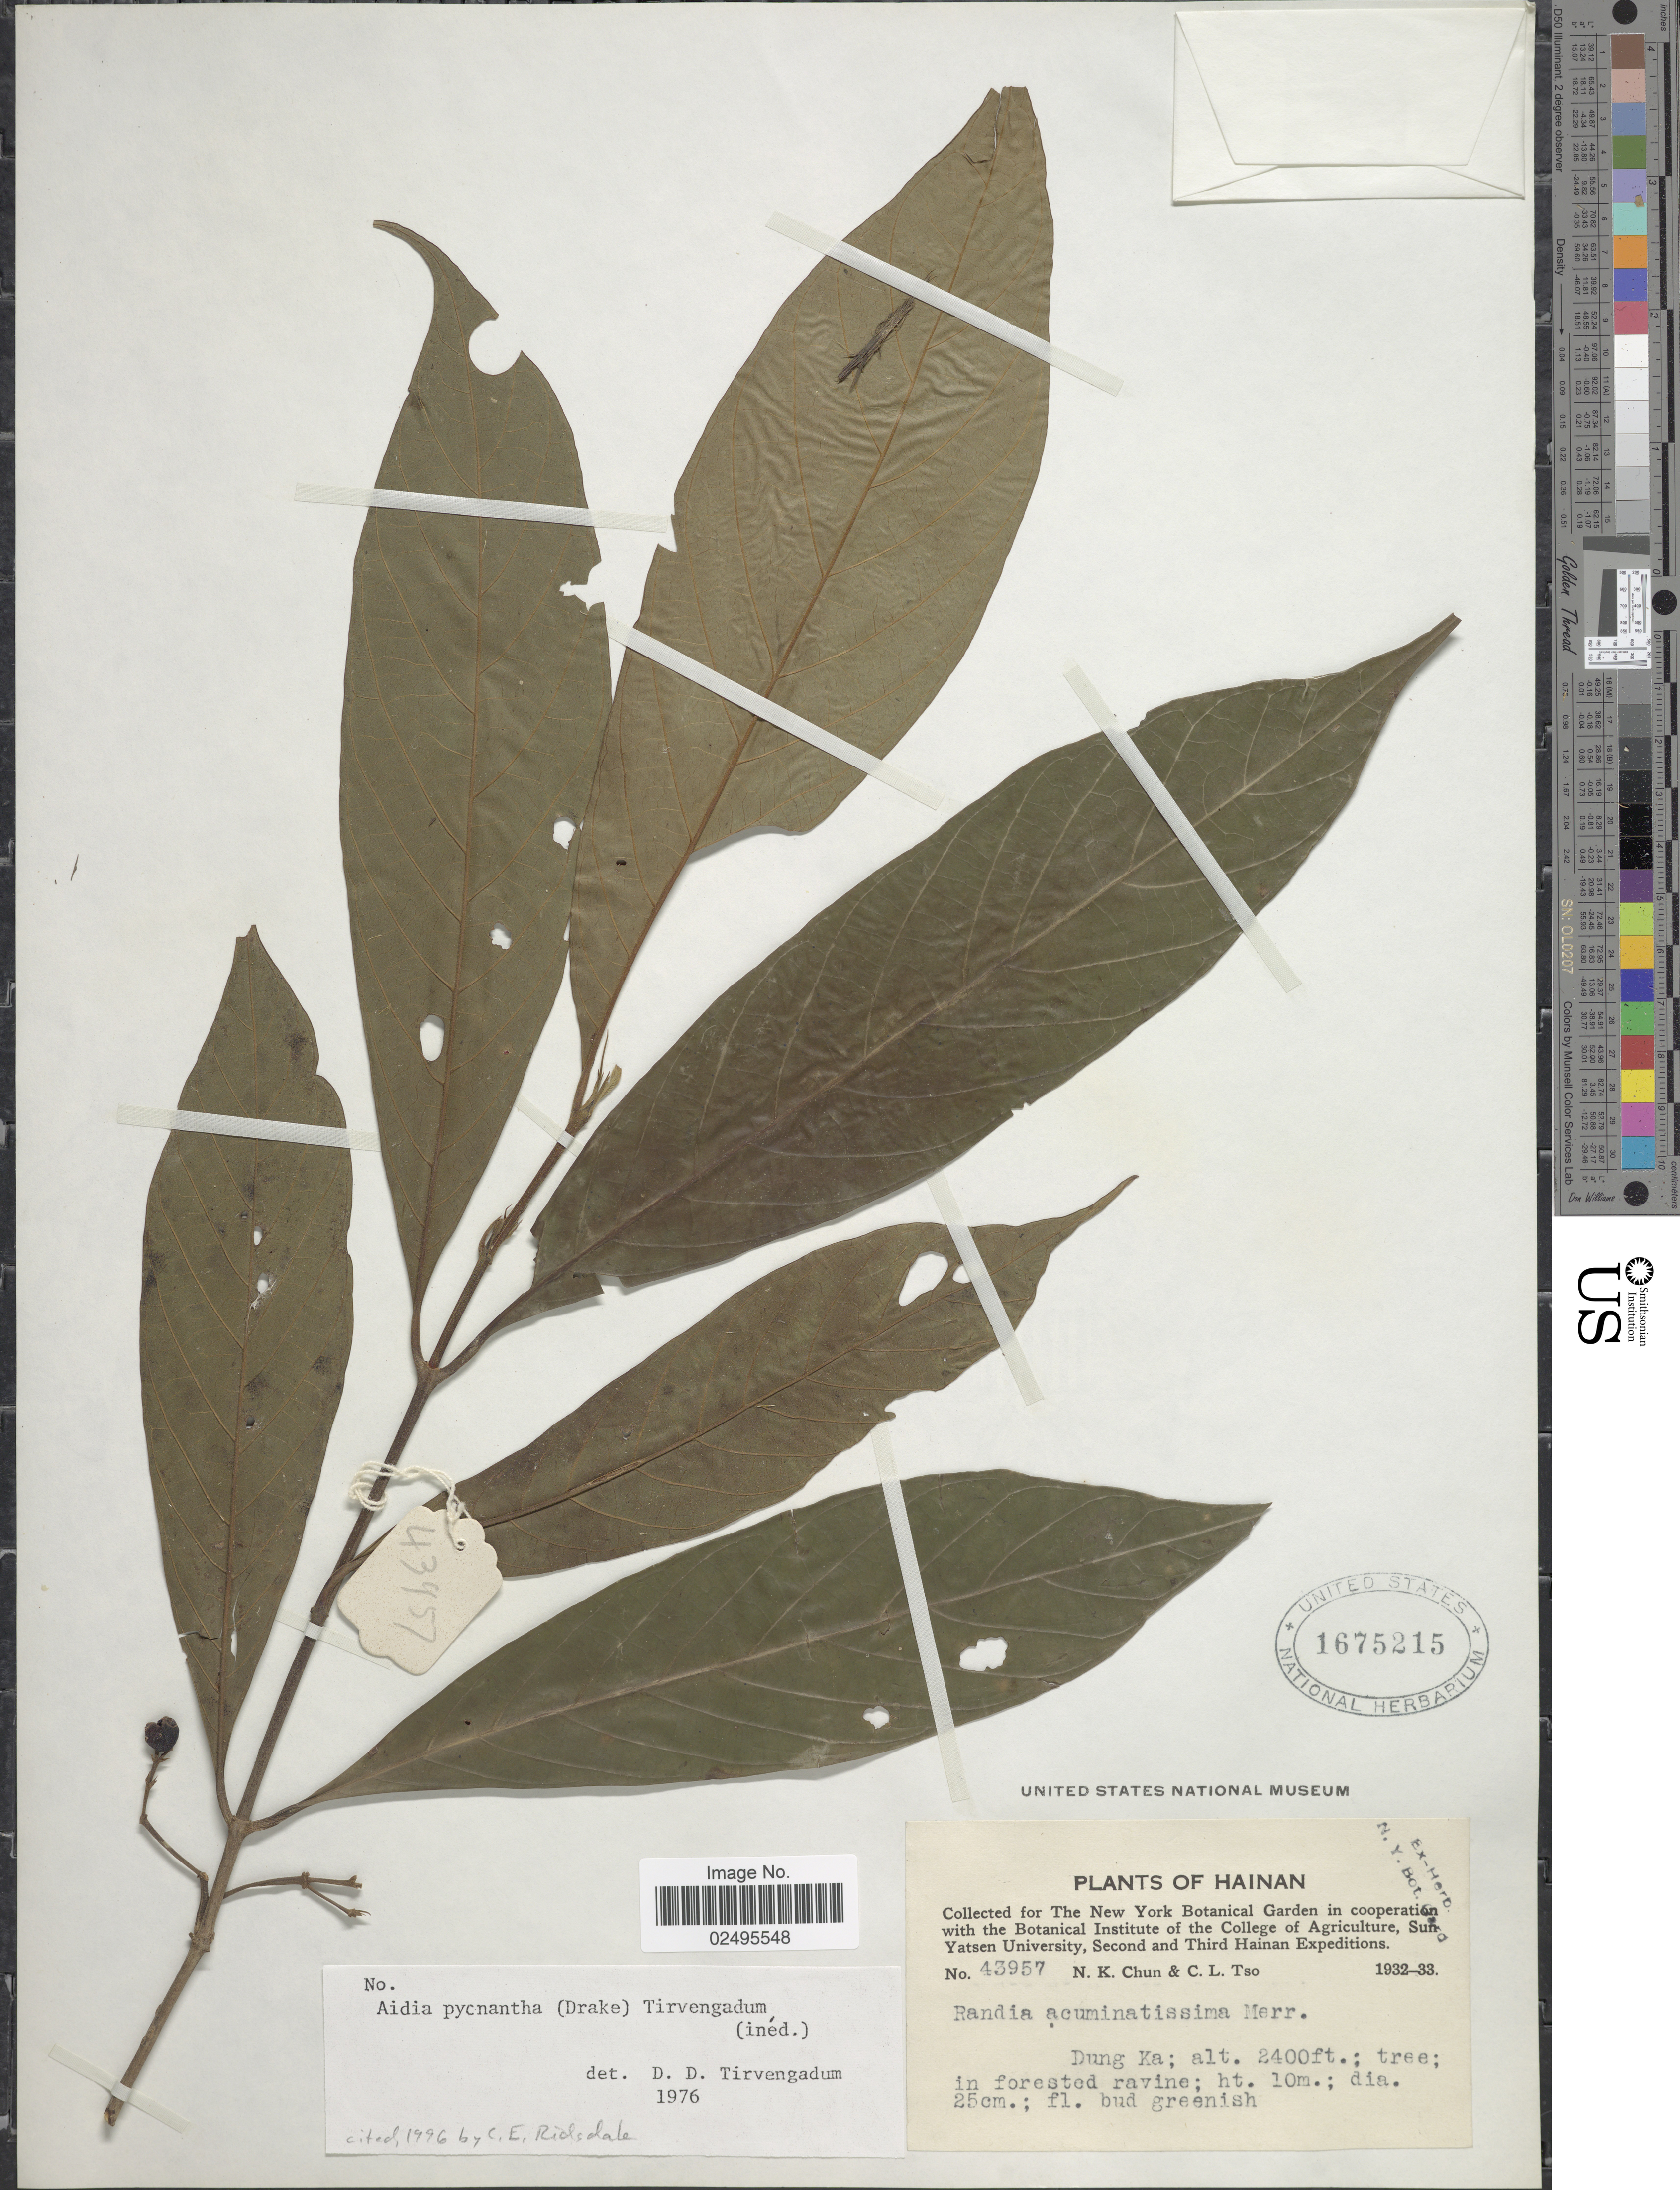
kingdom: Plantae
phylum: Tracheophyta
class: Magnoliopsida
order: Gentianales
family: Rubiaceae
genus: Aidia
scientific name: Aidia pycnantha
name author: (Drake) Tirveng.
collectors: N. K. Chun & C. Tso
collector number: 43957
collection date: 1932/1933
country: China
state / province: Hainan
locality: Dung Ka; in forested ravine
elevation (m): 732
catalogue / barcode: US 1675215